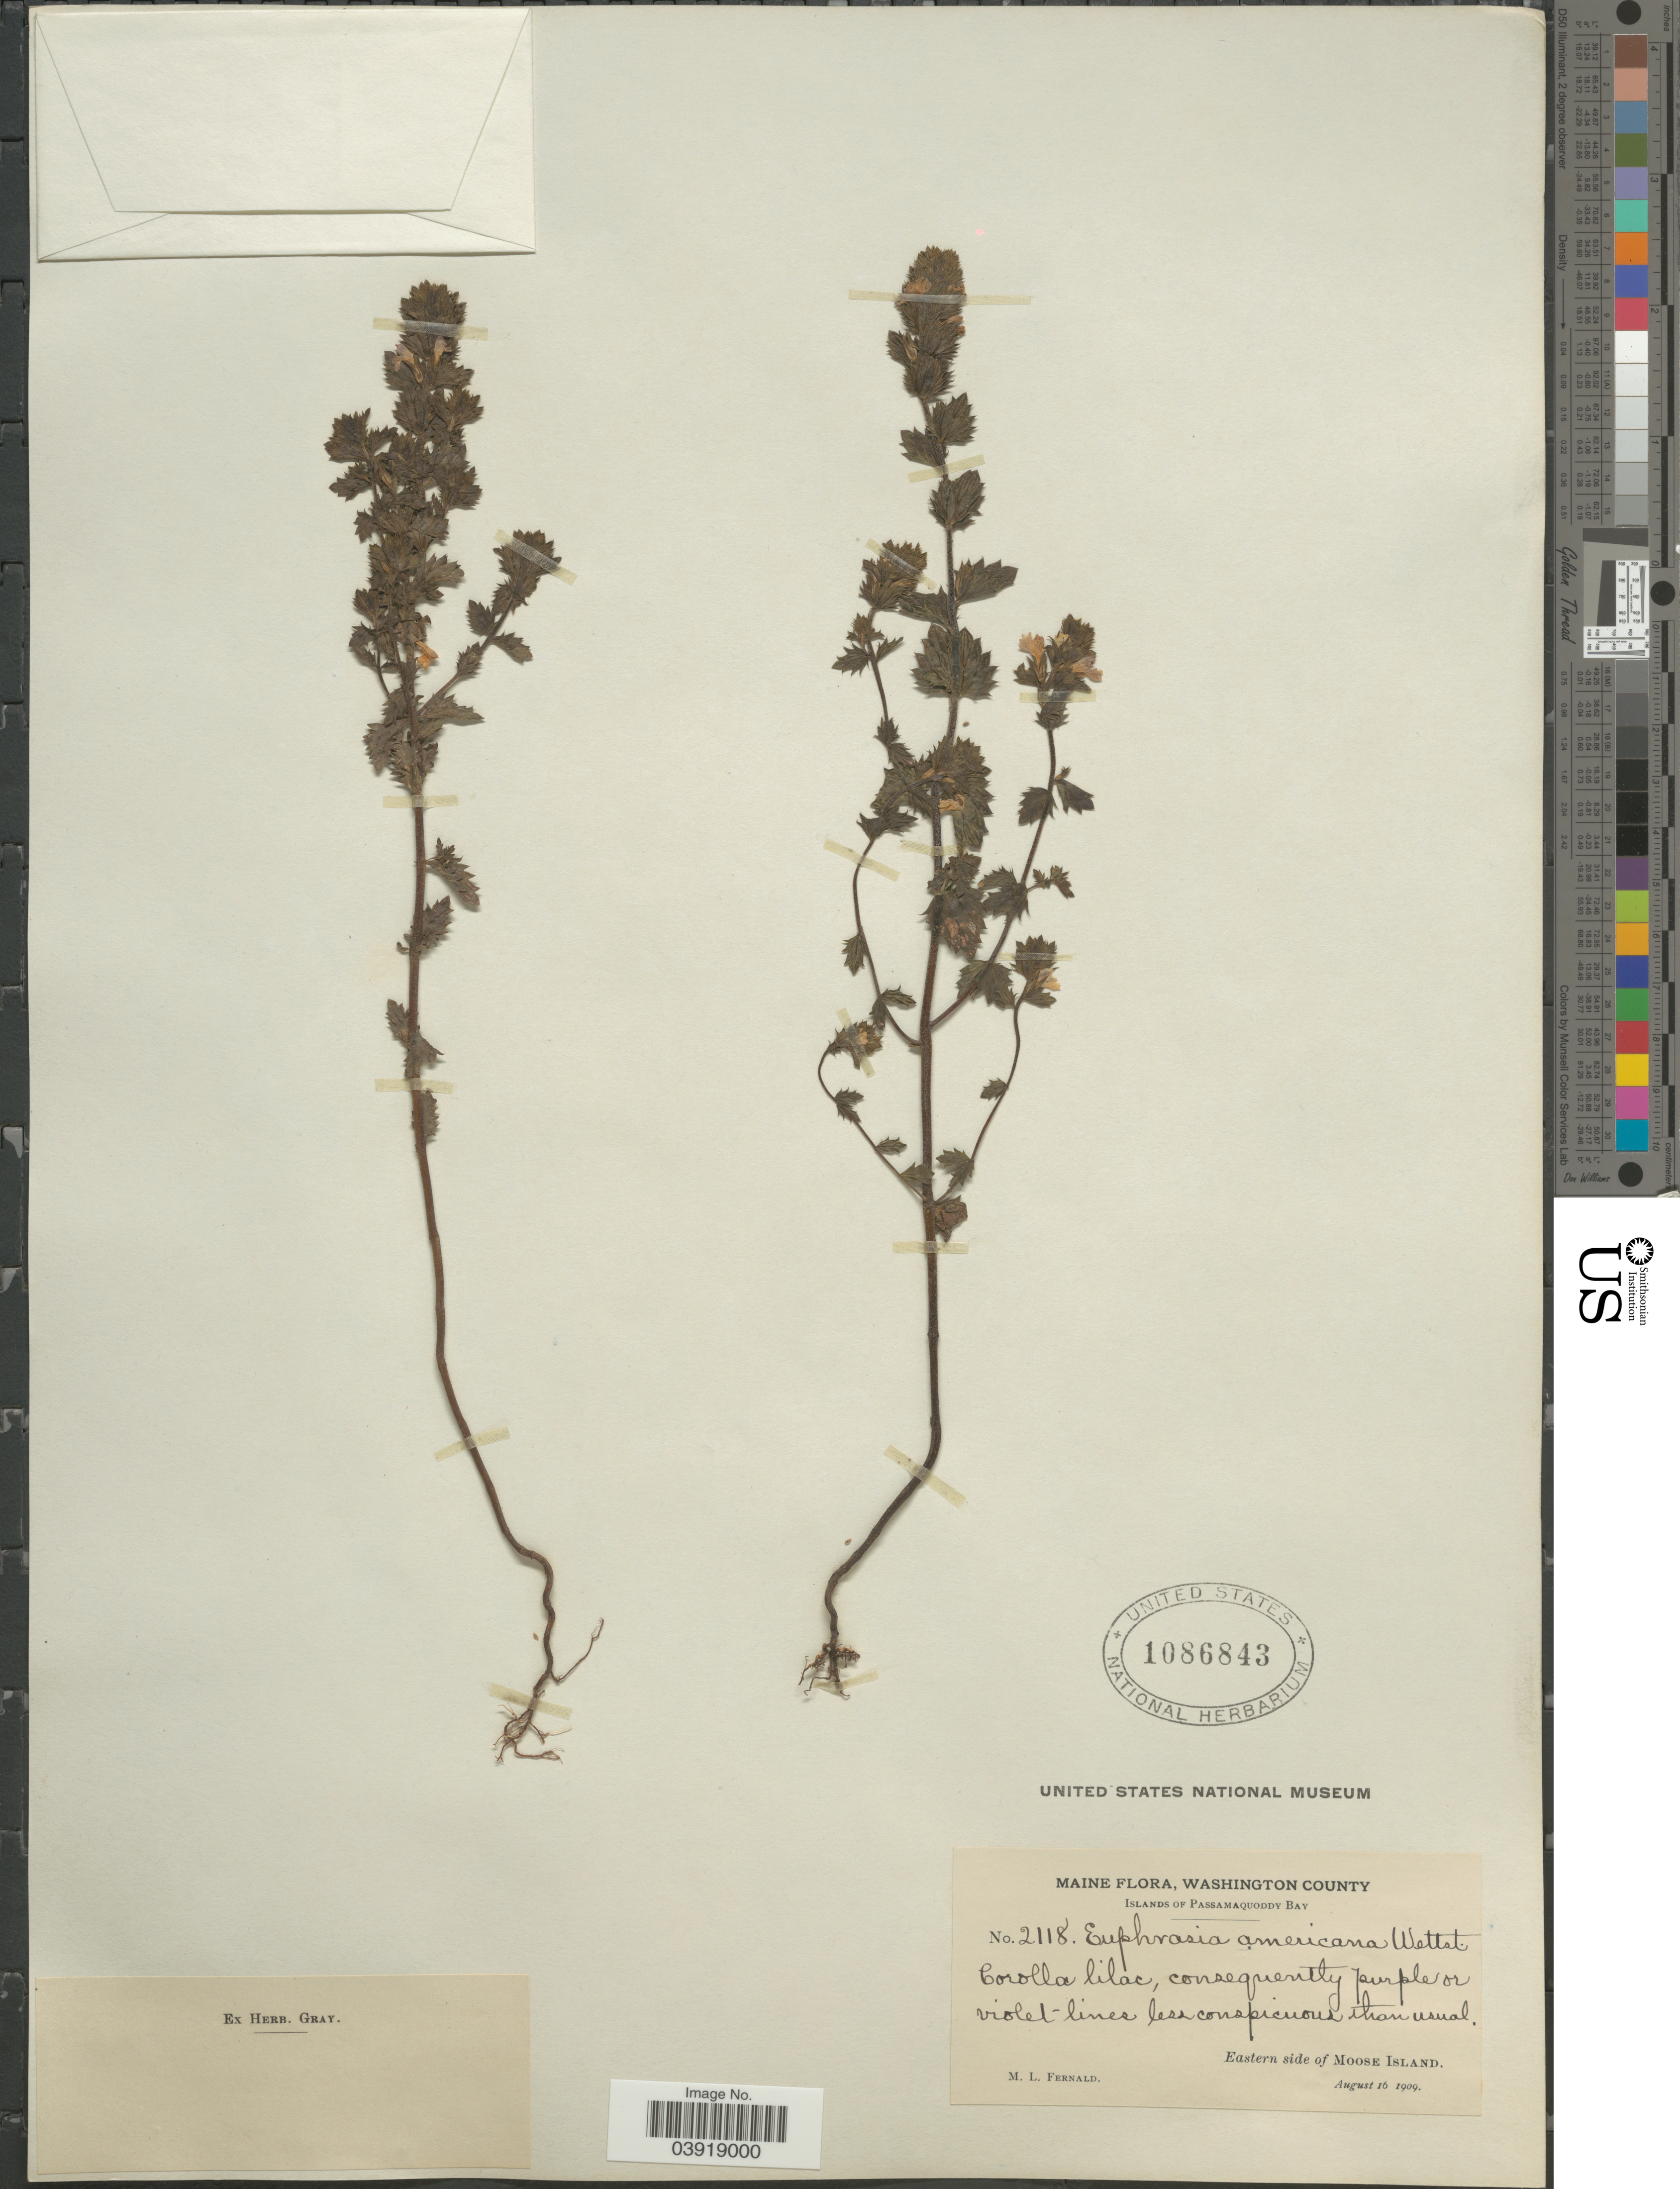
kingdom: Plantae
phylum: Tracheophyta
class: Magnoliopsida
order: Lamiales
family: Orobanchaceae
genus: Euphrasia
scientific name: Euphrasia americana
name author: Wettst.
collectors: M. L. Fernald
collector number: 2118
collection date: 1909-08-16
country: United States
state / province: Maine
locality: Washington County. Islands of Passamaquoddy Bay. Eastern side of Moose Island.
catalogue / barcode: US 1086843